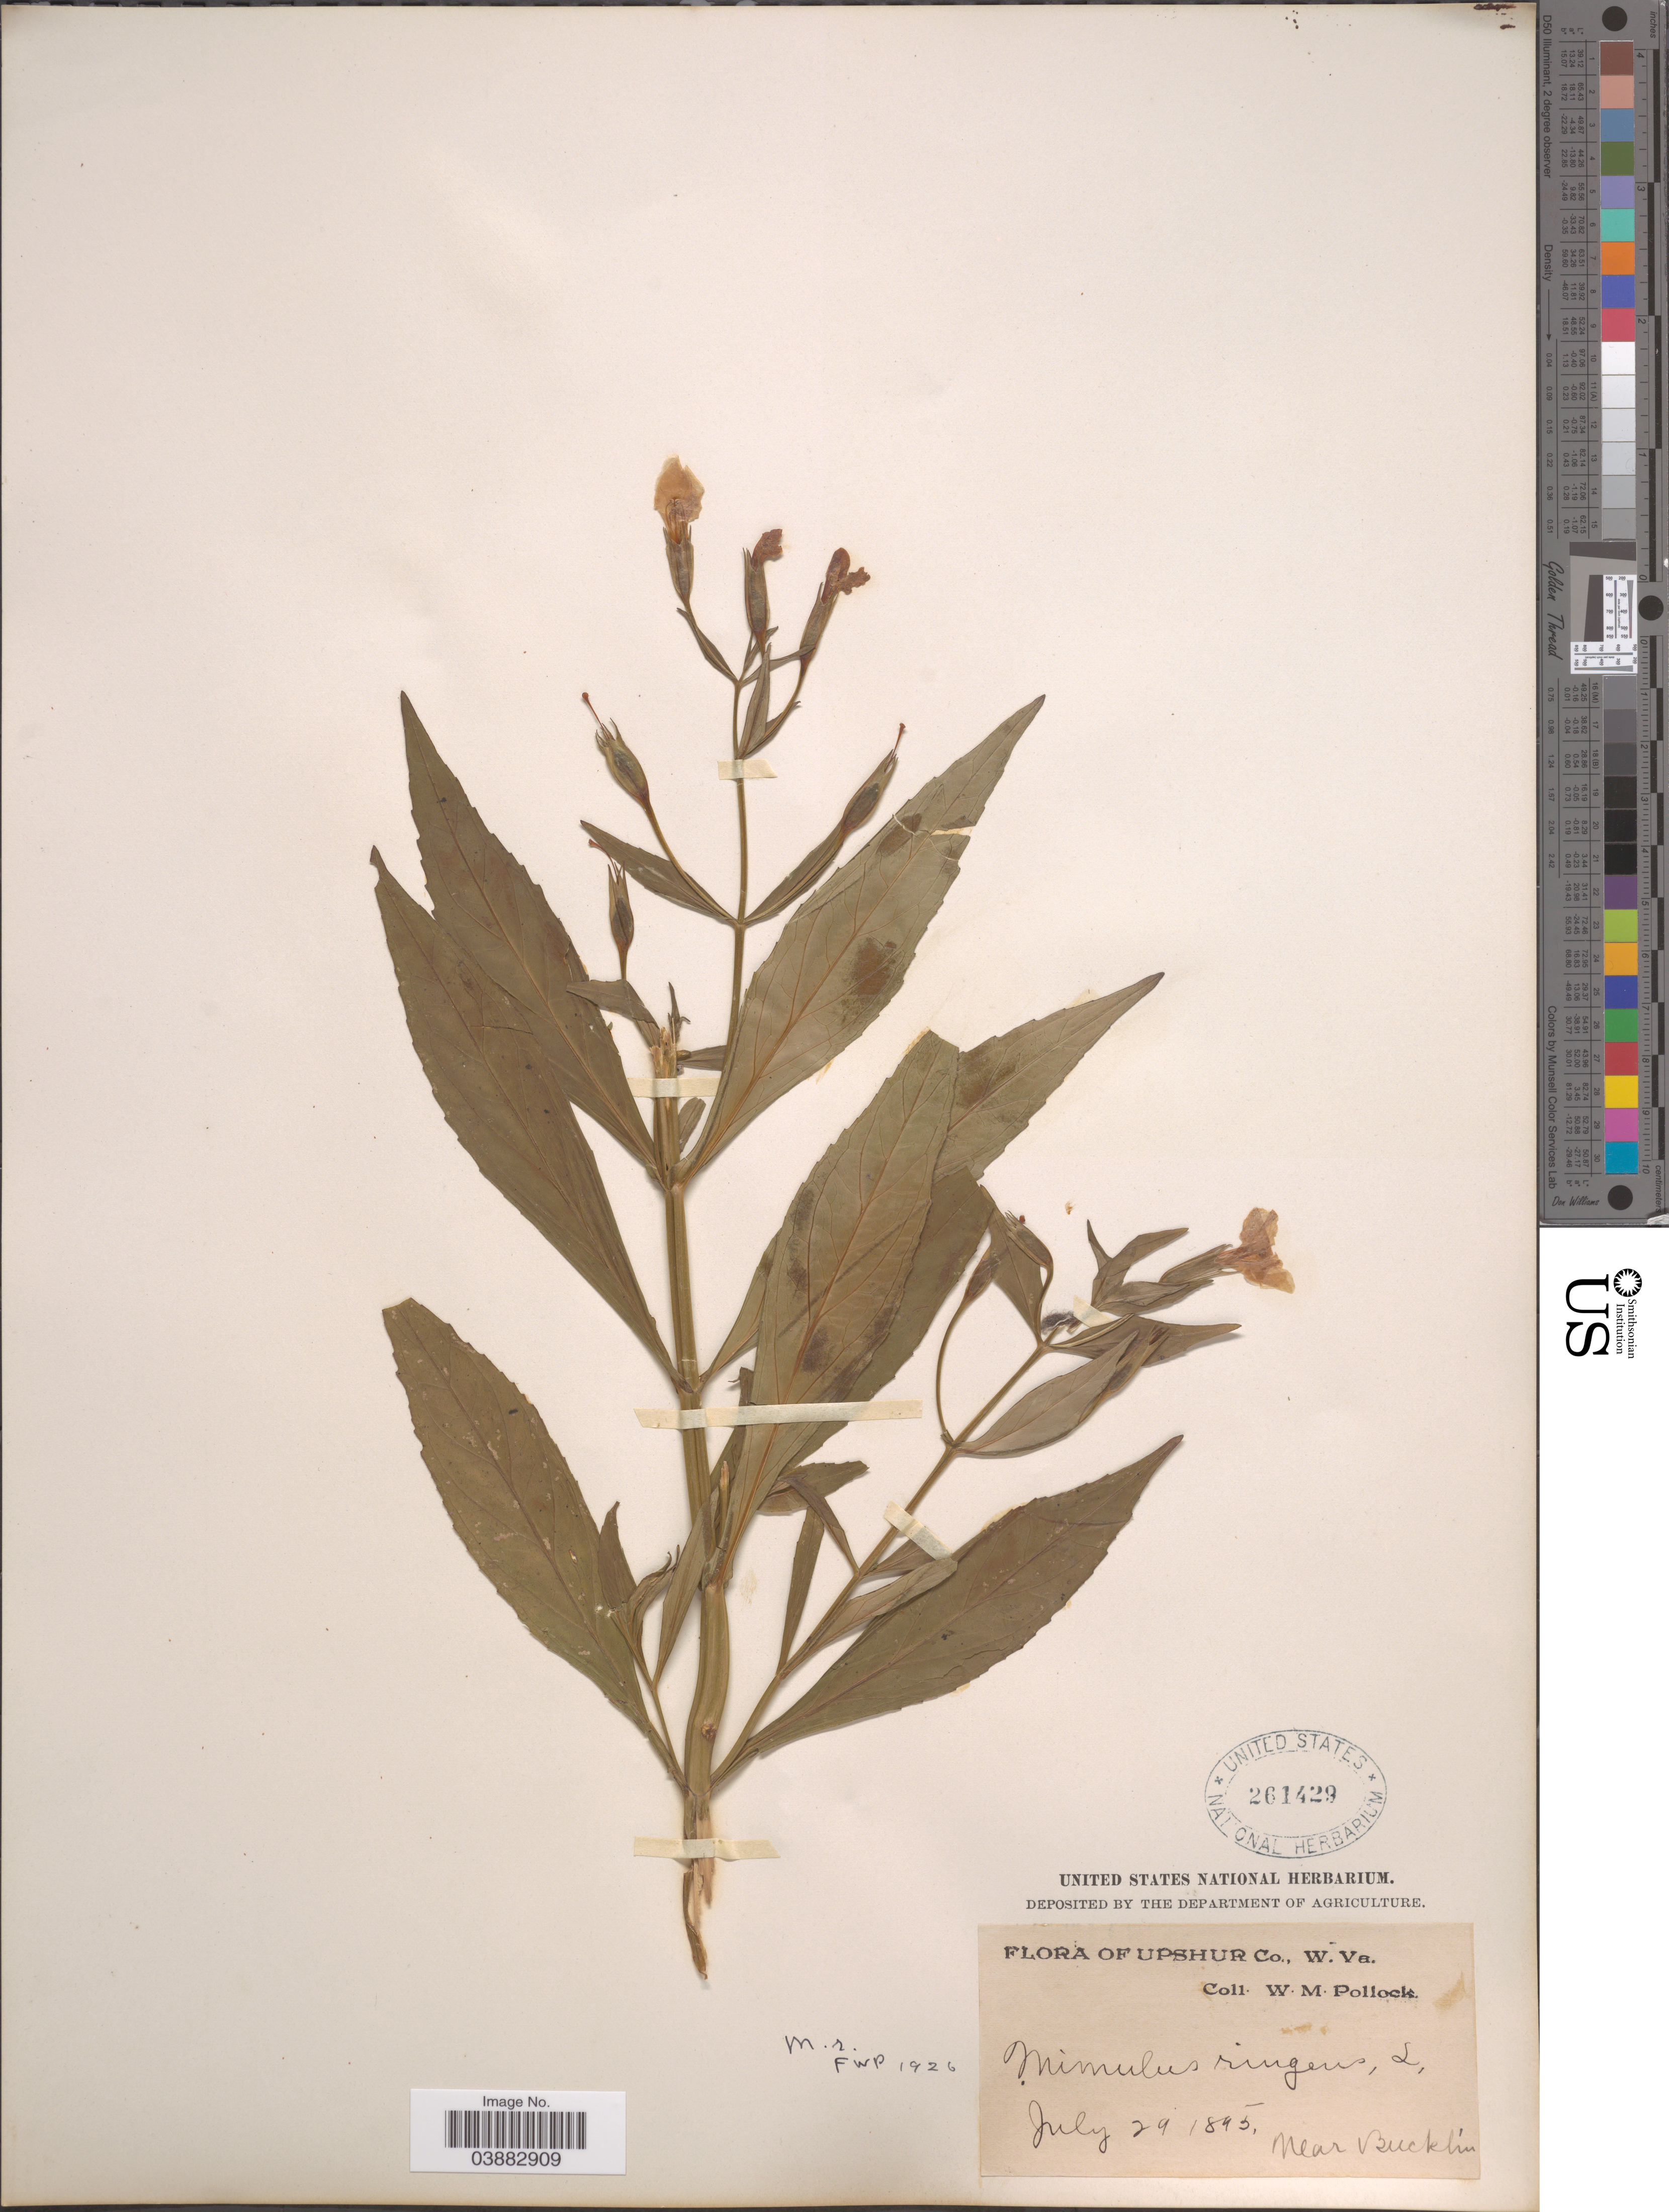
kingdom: Plantae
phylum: Tracheophyta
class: Magnoliopsida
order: Lamiales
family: Phrymaceae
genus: Mimulus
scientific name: Mimulus ringens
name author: L.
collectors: W. M. Pollock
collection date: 1895-07-29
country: United States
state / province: West Virginia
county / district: Upshur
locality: Near Bucklin.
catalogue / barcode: US 261429